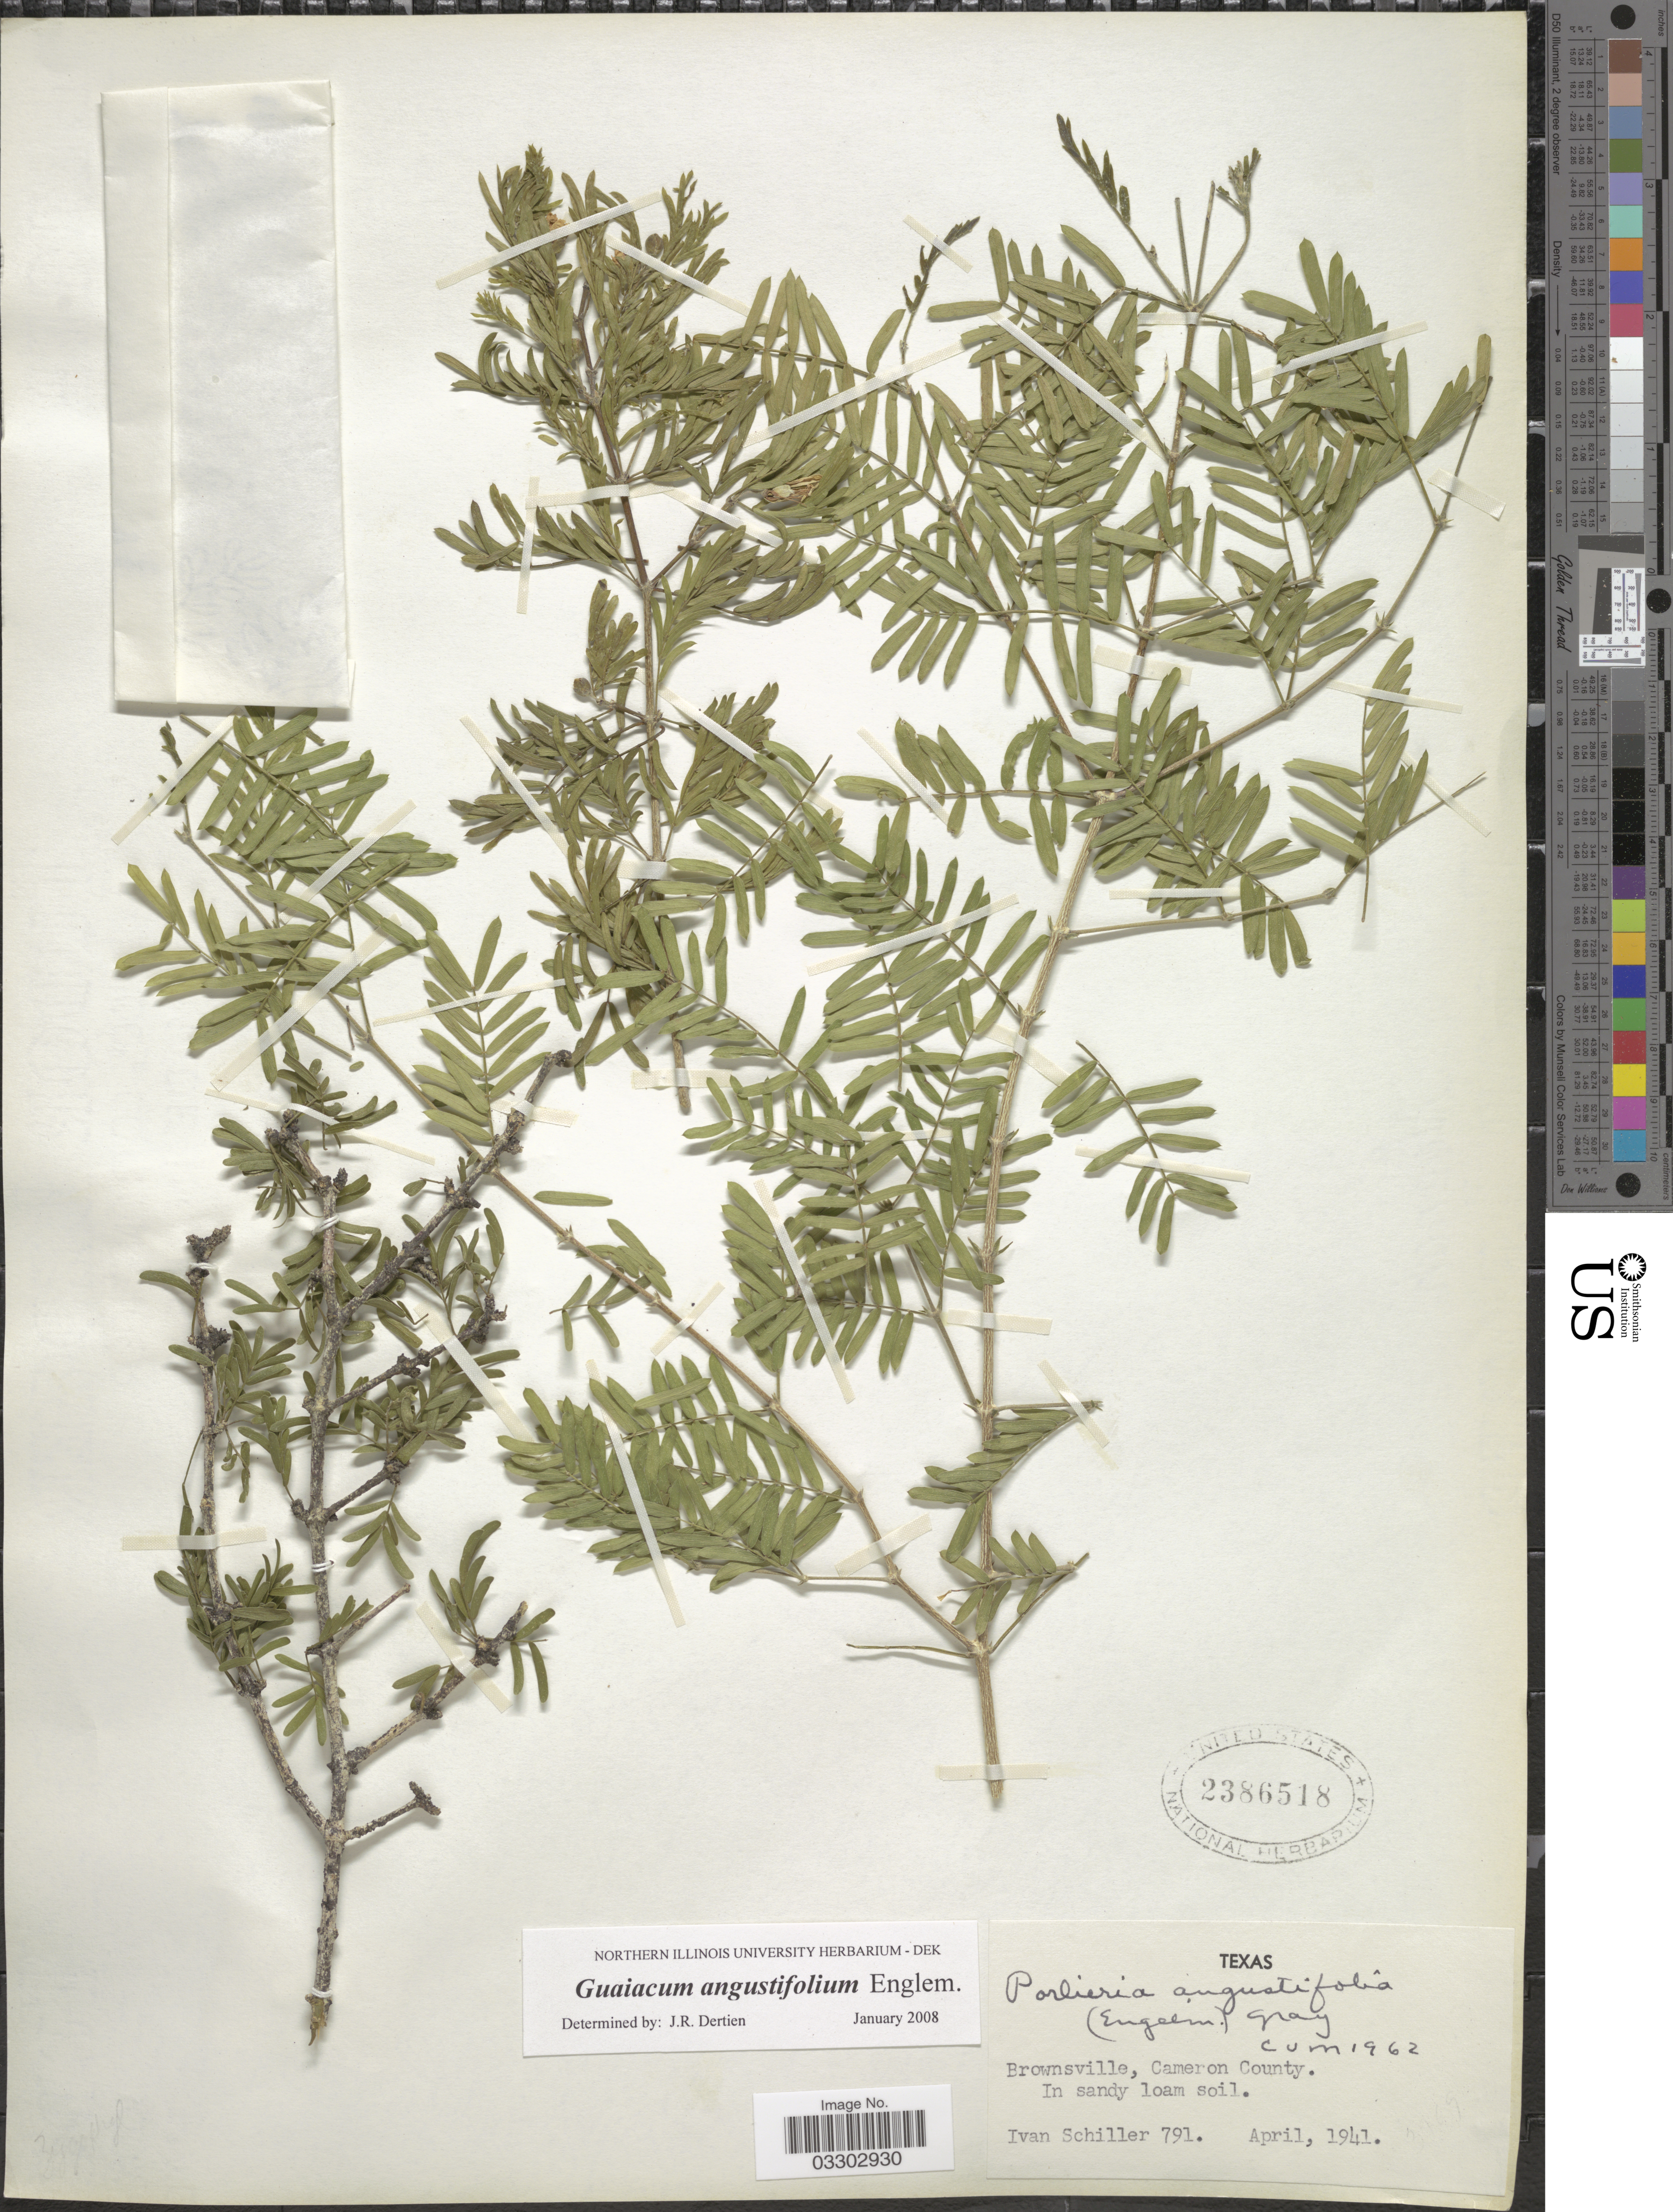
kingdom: Plantae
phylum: Tracheophyta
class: Magnoliopsida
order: Zygophyllales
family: Zygophyllaceae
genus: Guaiacum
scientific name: Guaiacum angustifolium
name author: Engelm.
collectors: I. Schiller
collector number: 791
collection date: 1941-04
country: United States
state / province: Texas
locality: Brownsville, Cameron County.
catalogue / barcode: US 2386518